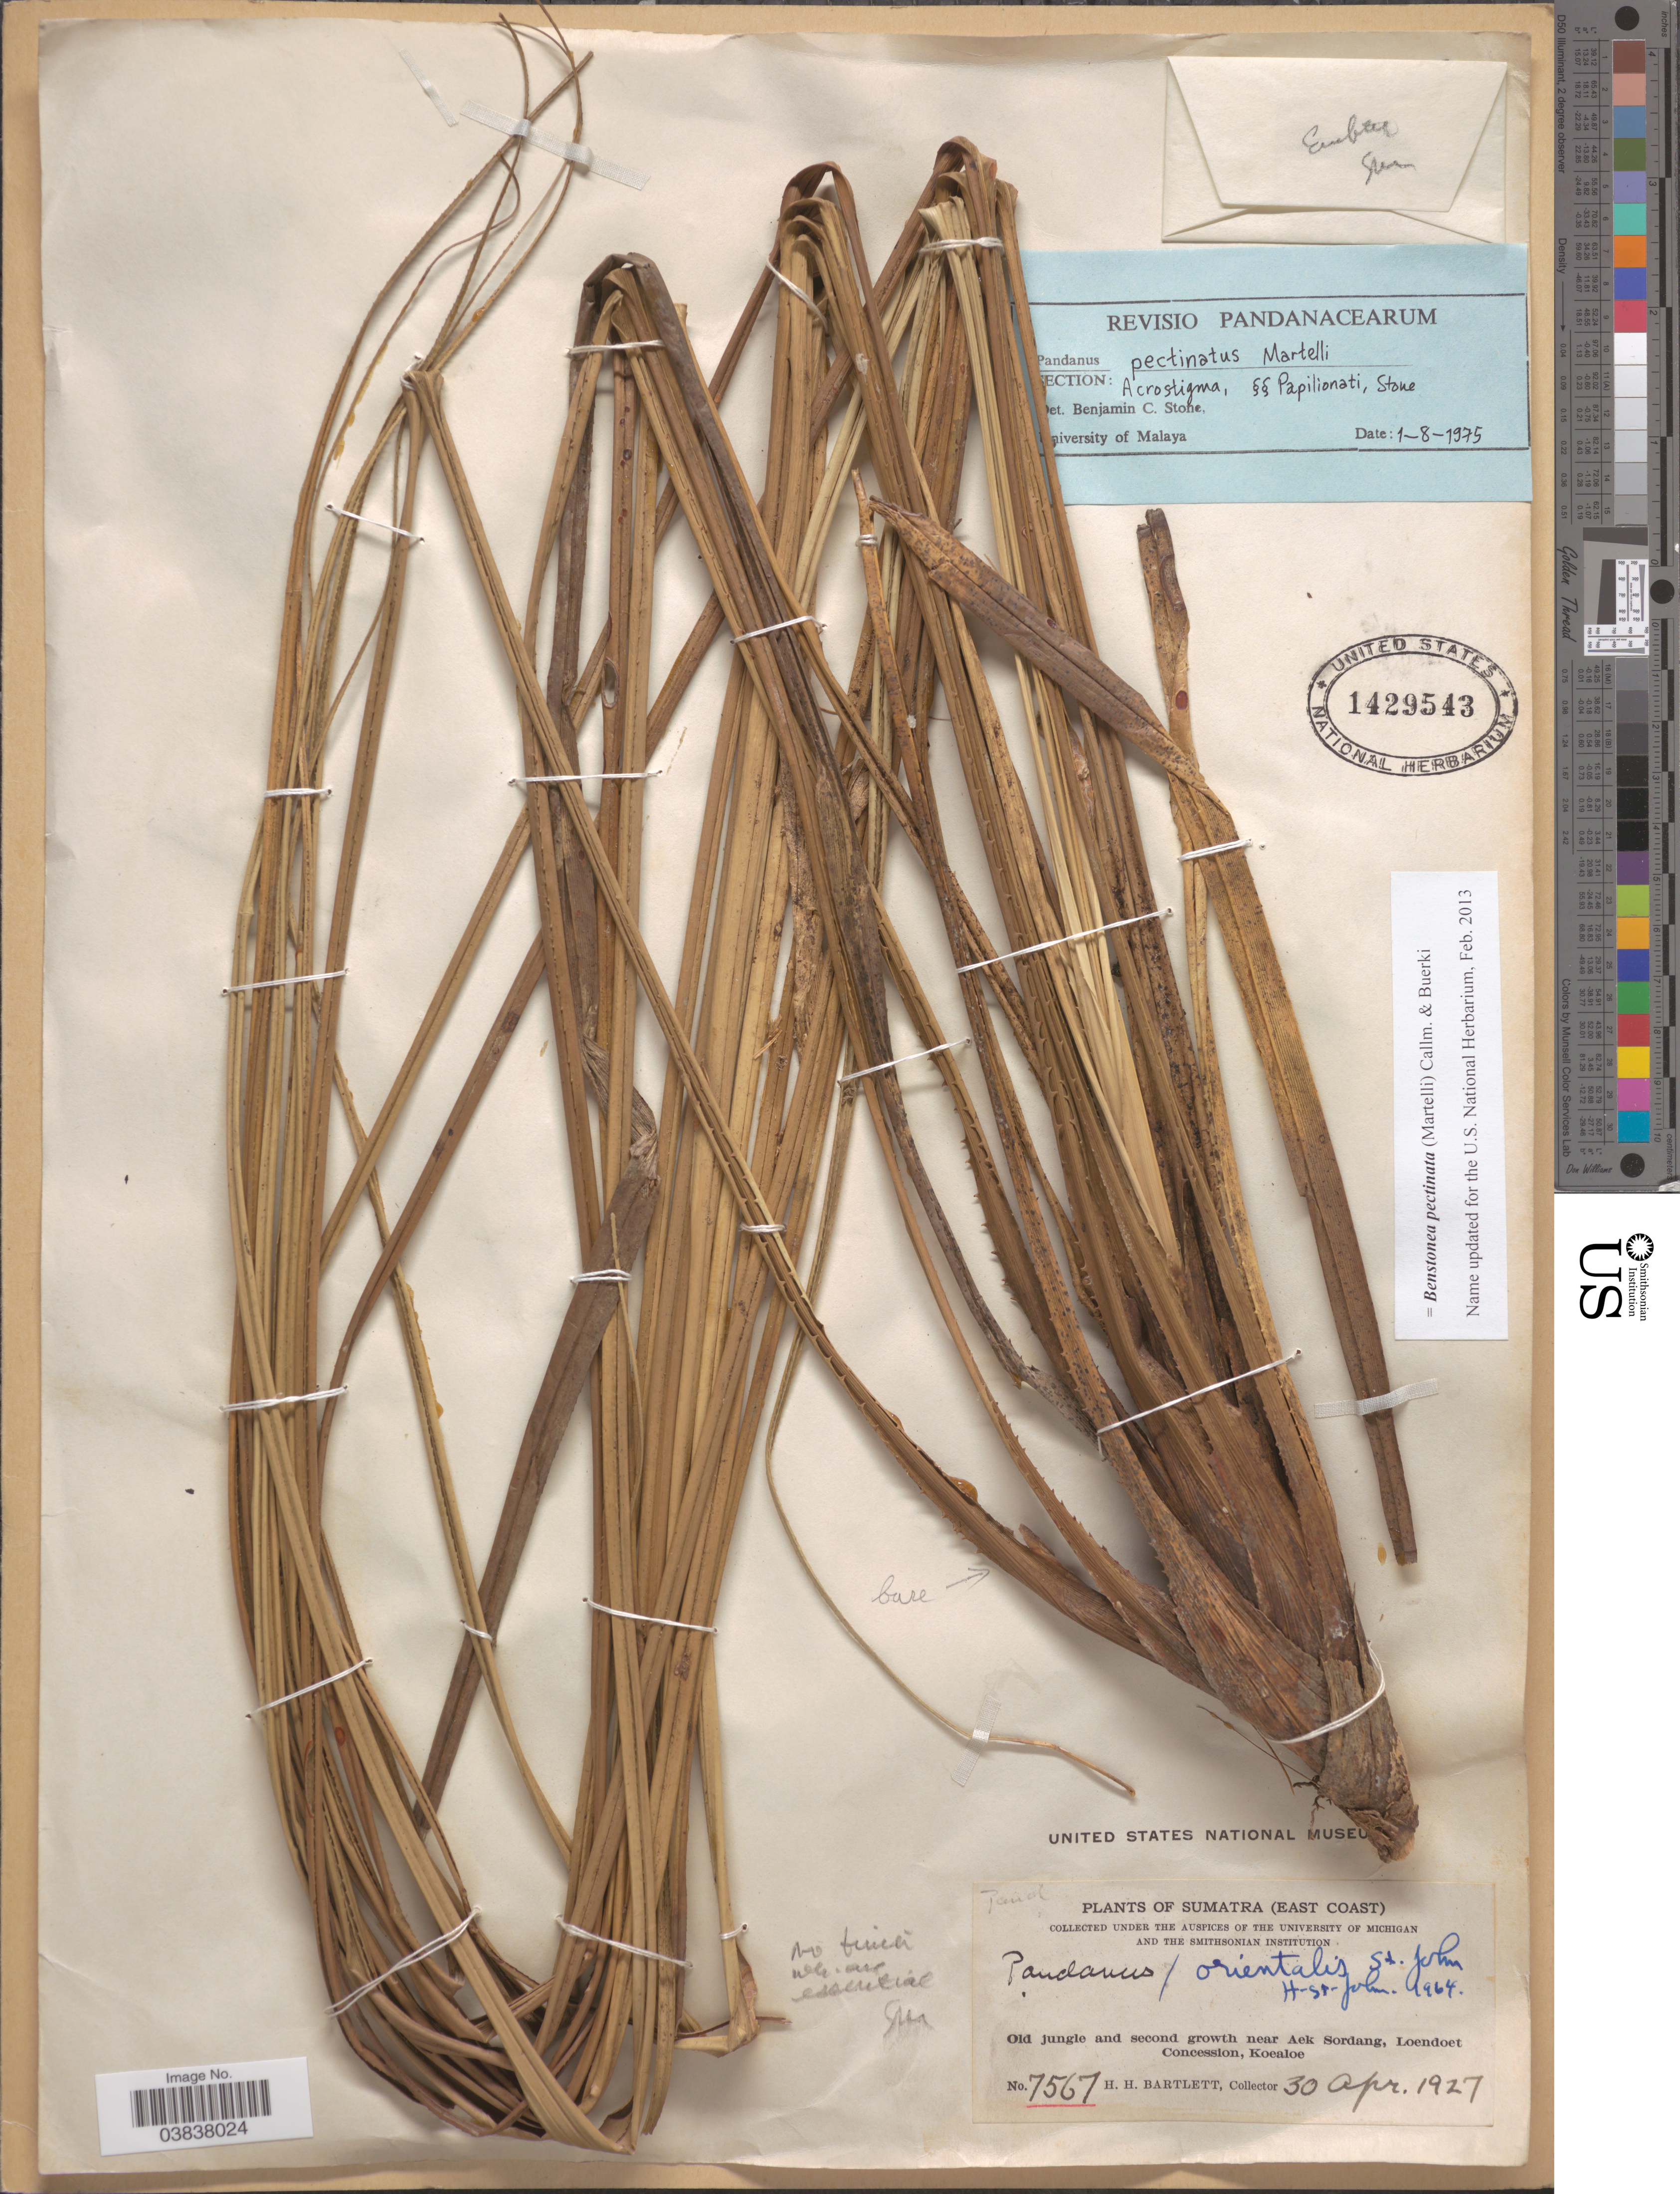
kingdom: Plantae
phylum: Tracheophyta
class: Liliopsida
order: Pandanales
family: Pandanaceae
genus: Benstonea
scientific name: Benstonea pectinata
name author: (Martelli) Callm. & Buerki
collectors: H. H. Bartlett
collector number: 7567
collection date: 1927-04-30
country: Indonesia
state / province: Sumatra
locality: (East Coast). Near Aek Sordang, Loendoet Concession, Koealoe.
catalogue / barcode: US 1429543